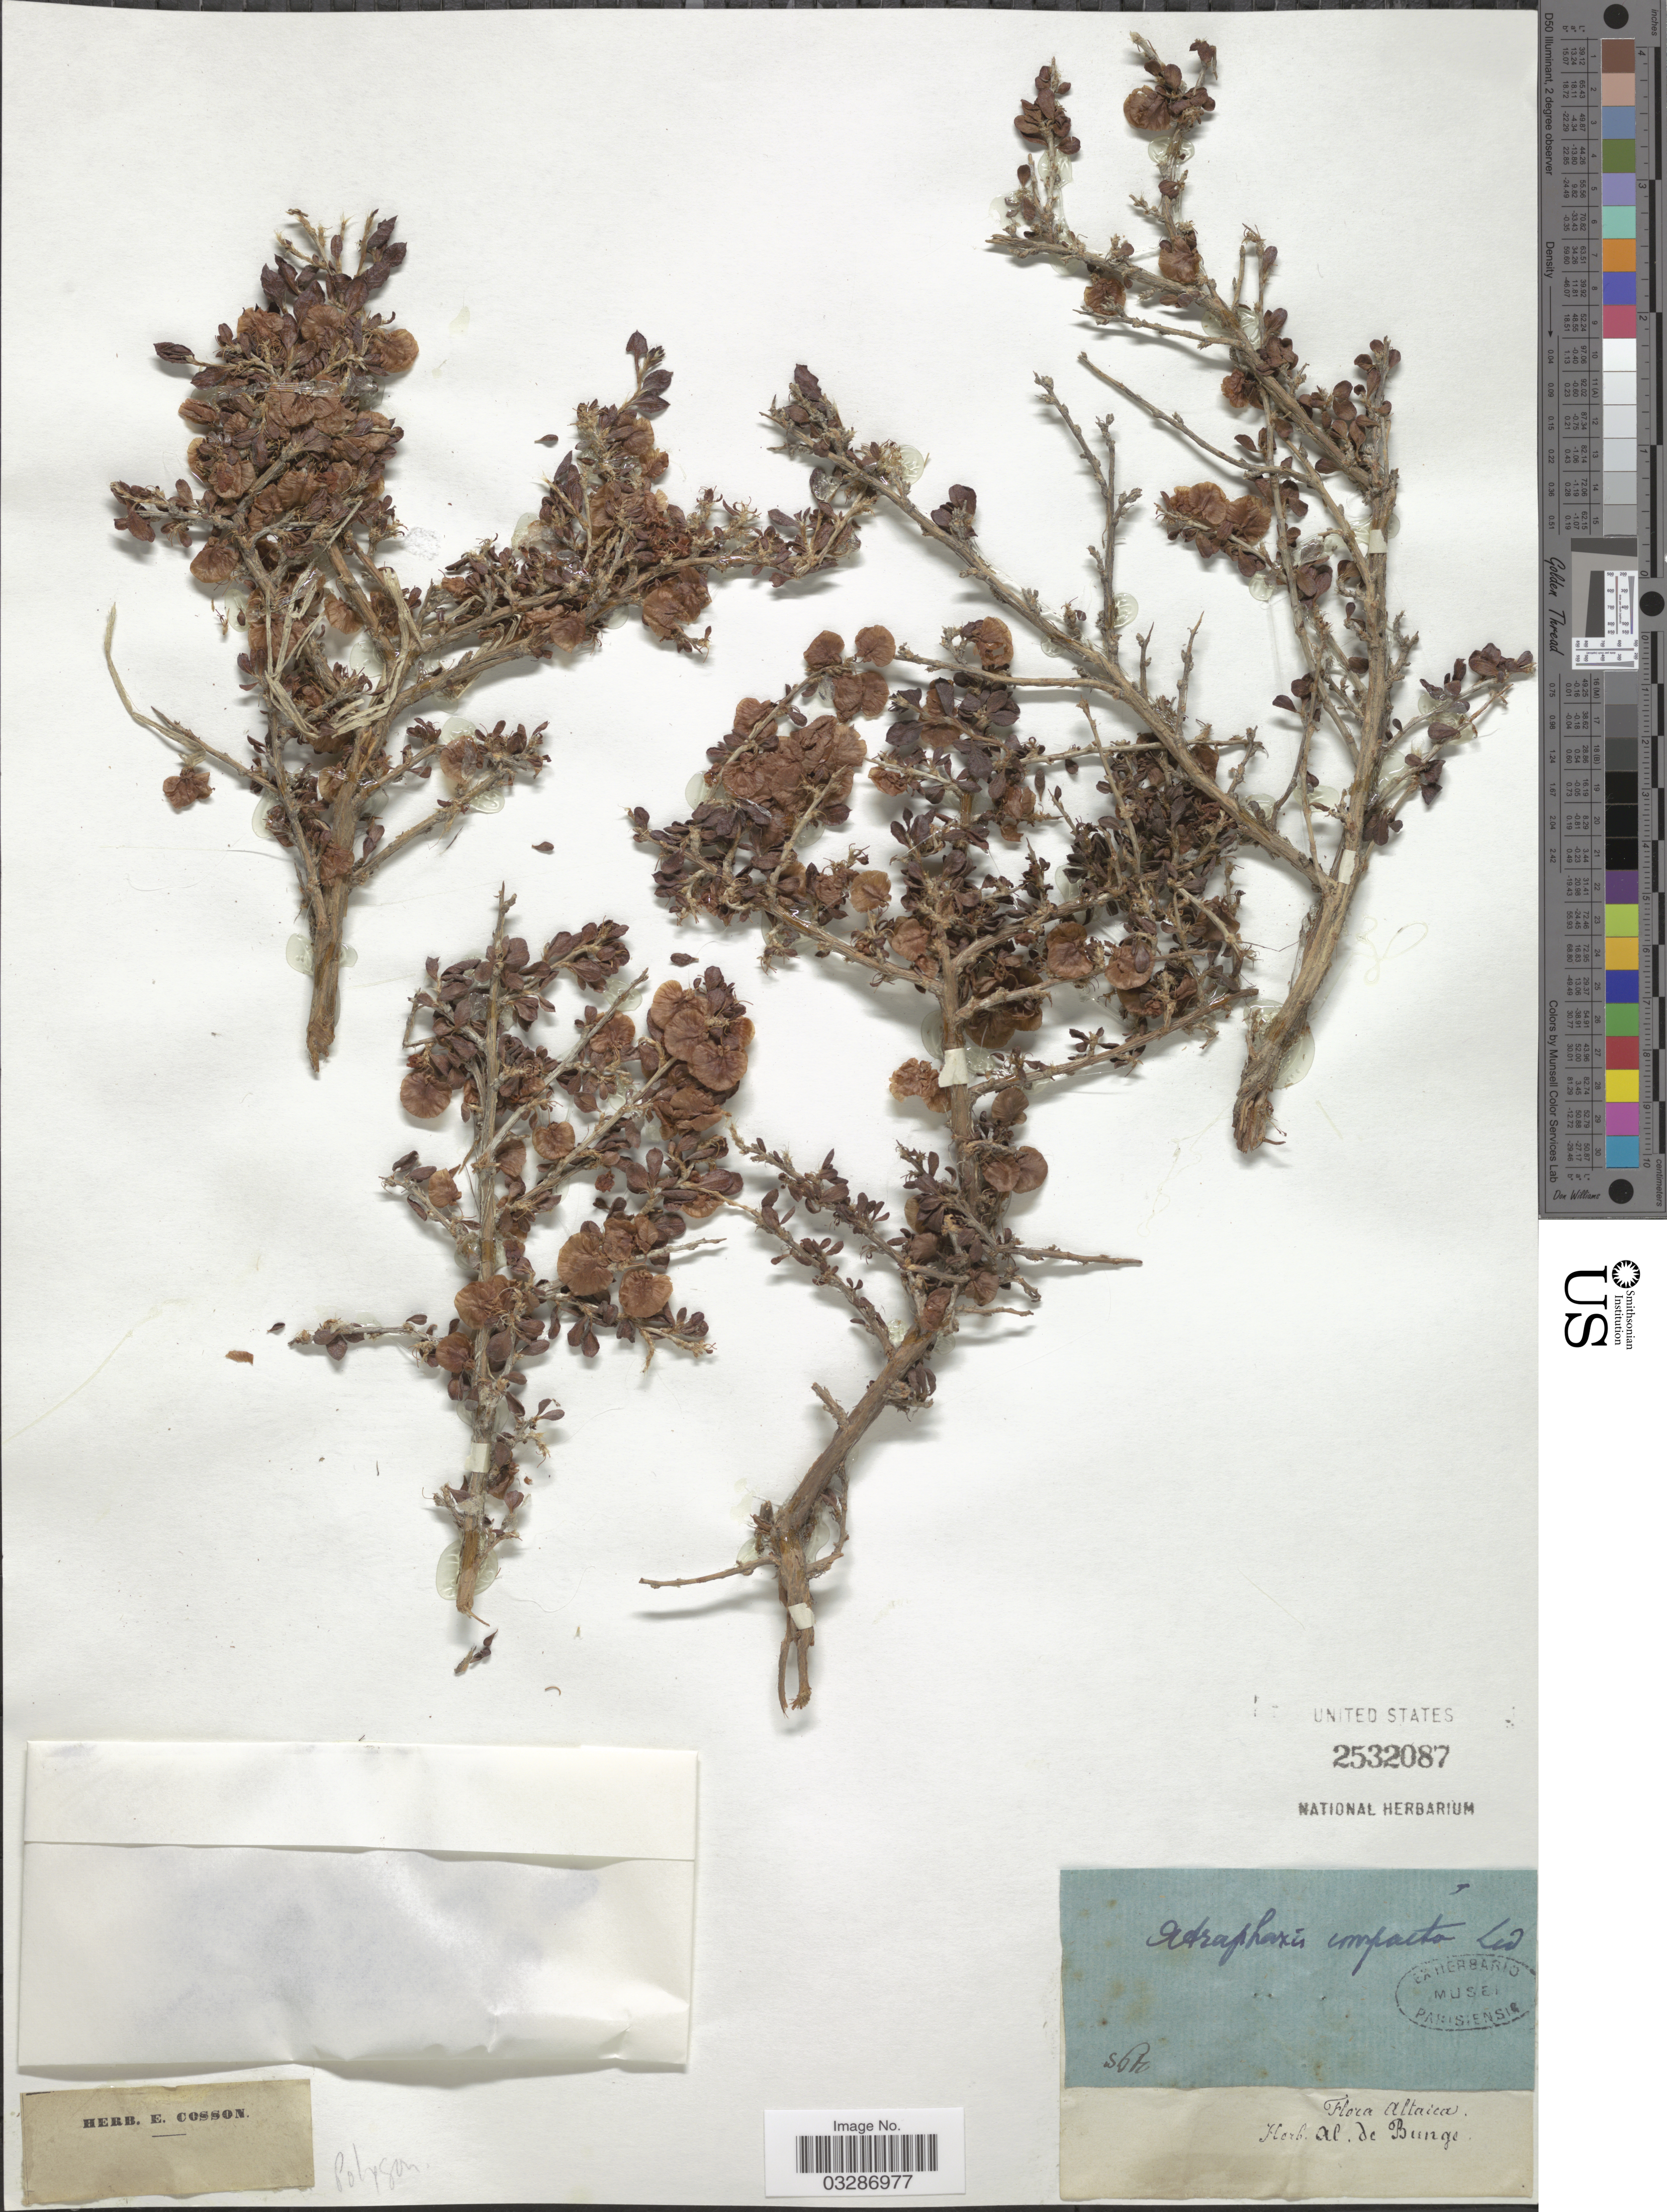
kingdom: Plantae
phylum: Tracheophyta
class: Magnoliopsida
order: Caryophyllales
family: Polygonaceae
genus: Atraphaxis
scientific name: Atraphaxis compacta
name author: Ledeb.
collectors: ex herb. Bunge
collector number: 495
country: Russian Federation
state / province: Altai Republic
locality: Altaica.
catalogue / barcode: US 2532087